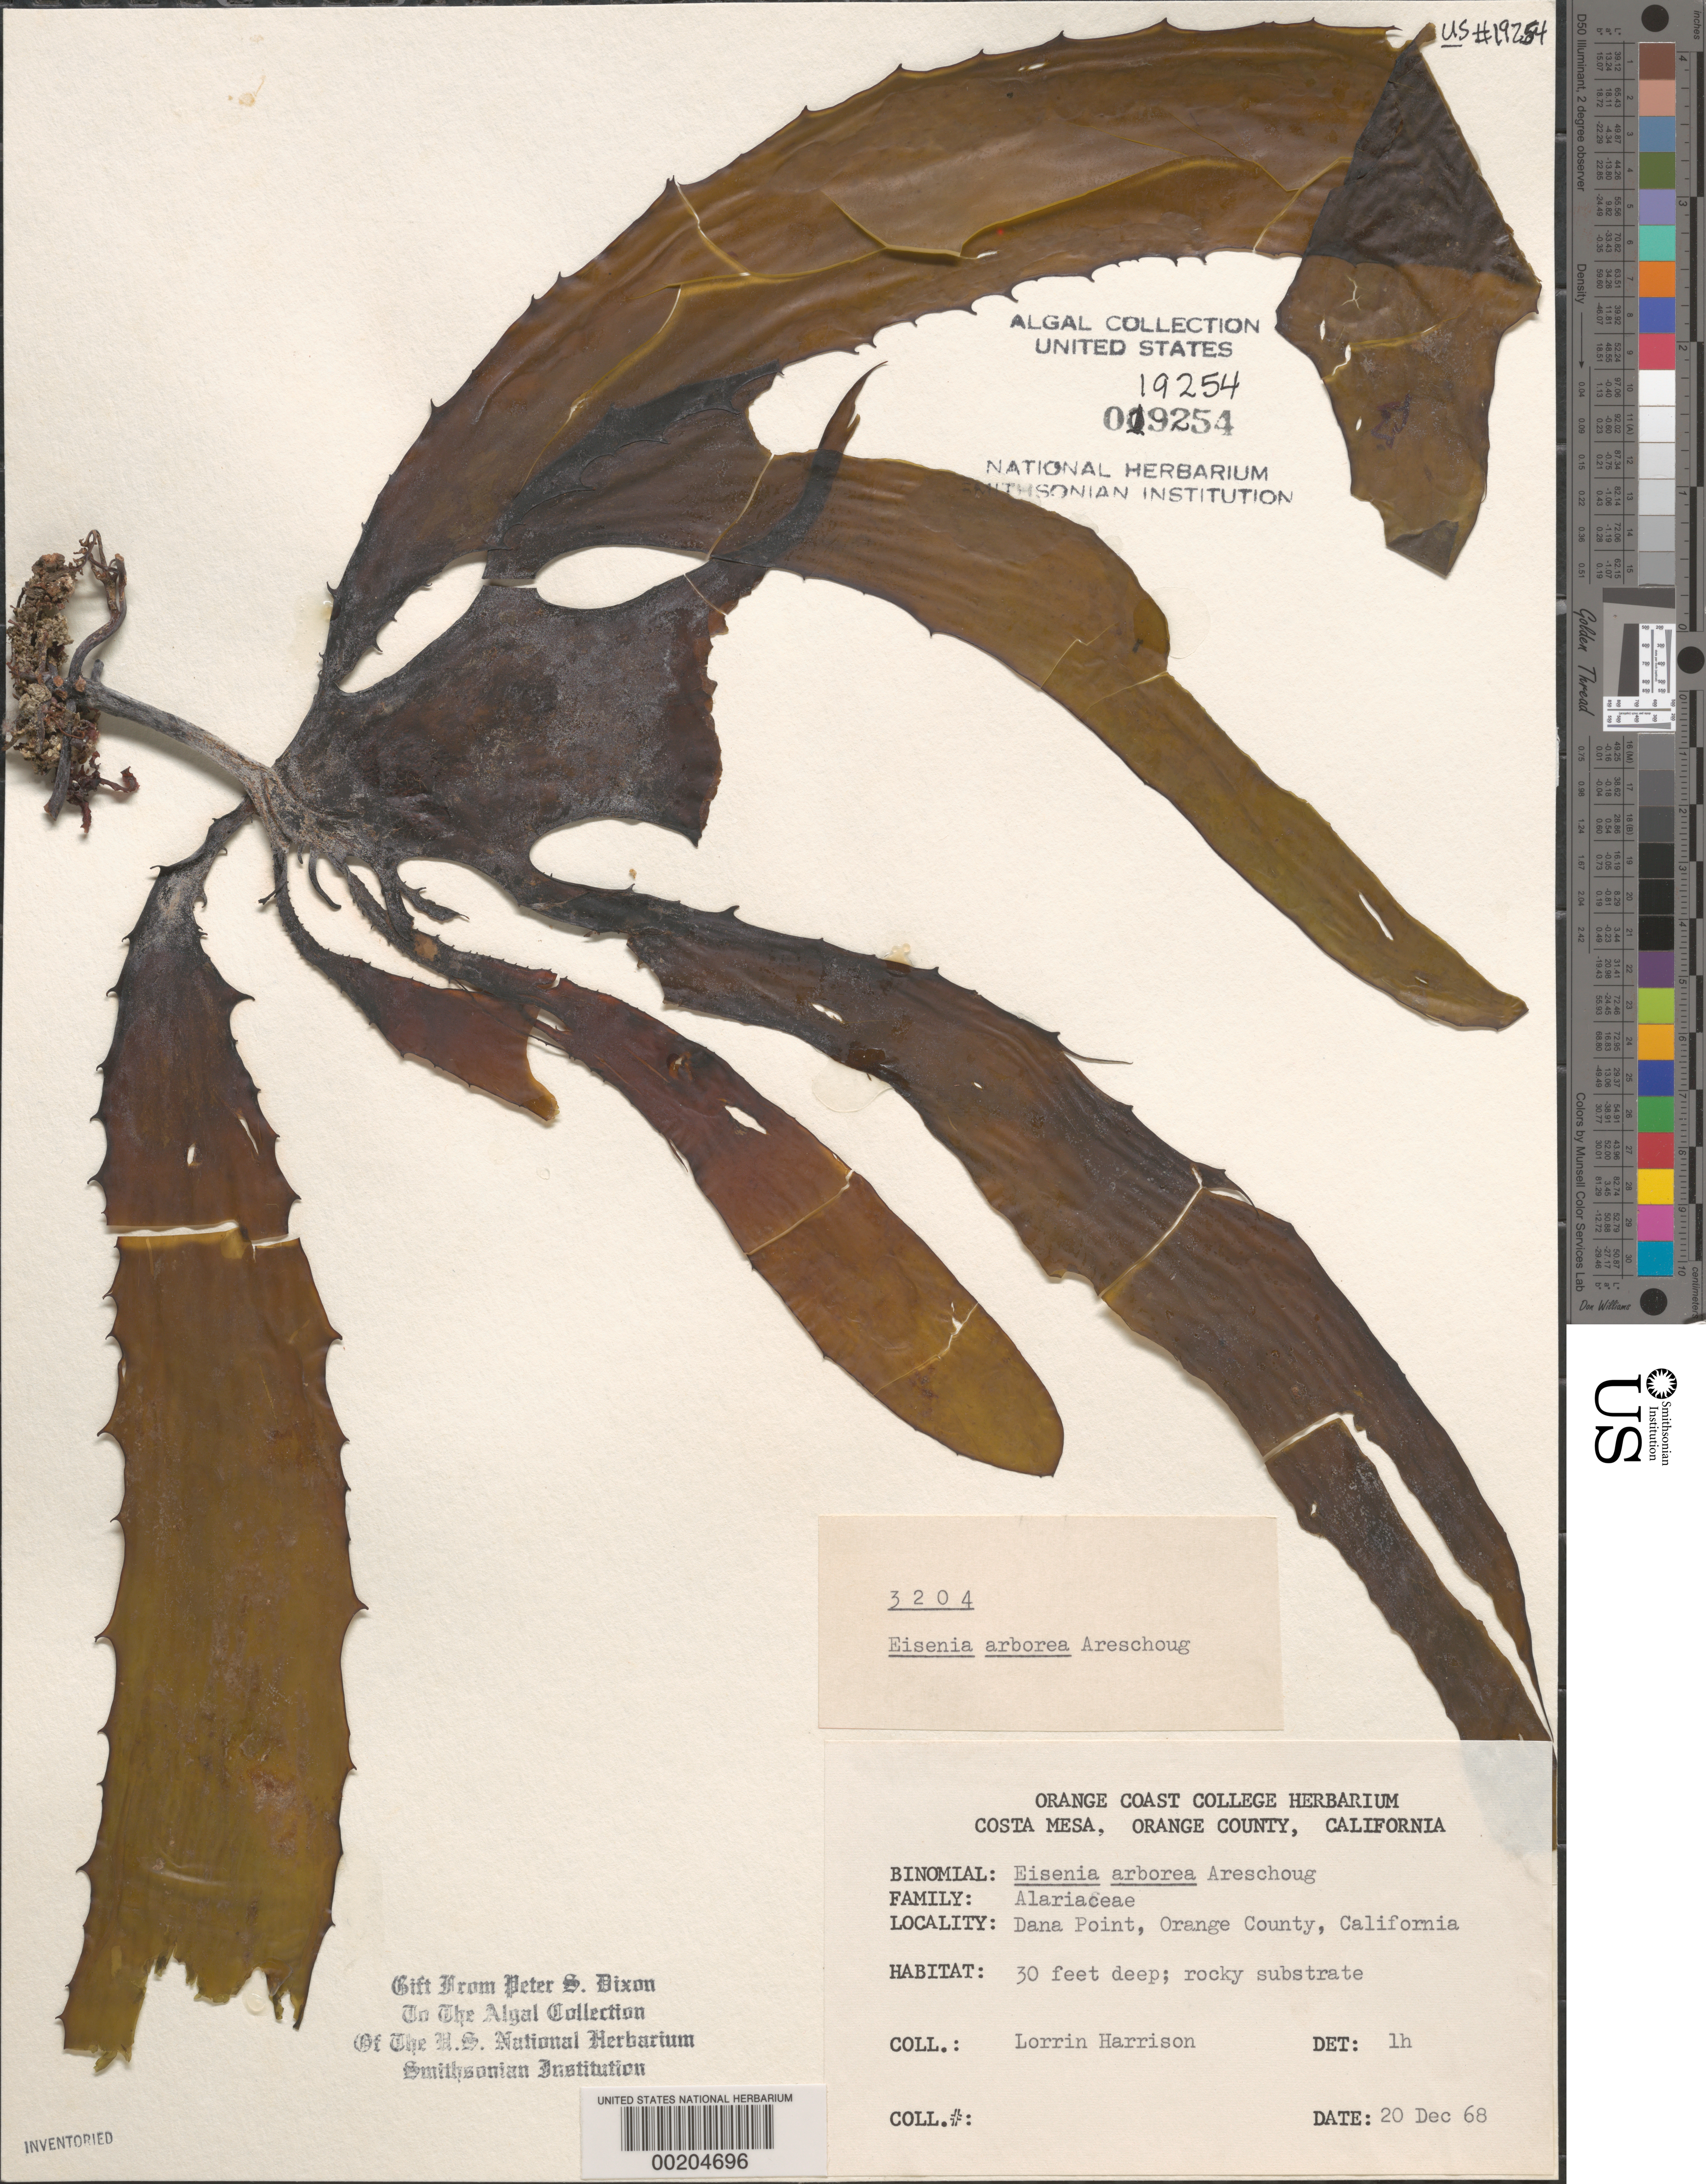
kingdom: Chromista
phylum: Ochrophyta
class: Phaeophyceae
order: Laminariales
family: Lessoniaceae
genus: Eisenia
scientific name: Eisenia arborea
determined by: Harrison, L.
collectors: L. Harrison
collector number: PSD 3204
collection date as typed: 20 Dec 1968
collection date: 1968-12-20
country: United States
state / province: California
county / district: Orange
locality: Dana Point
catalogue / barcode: US 19254